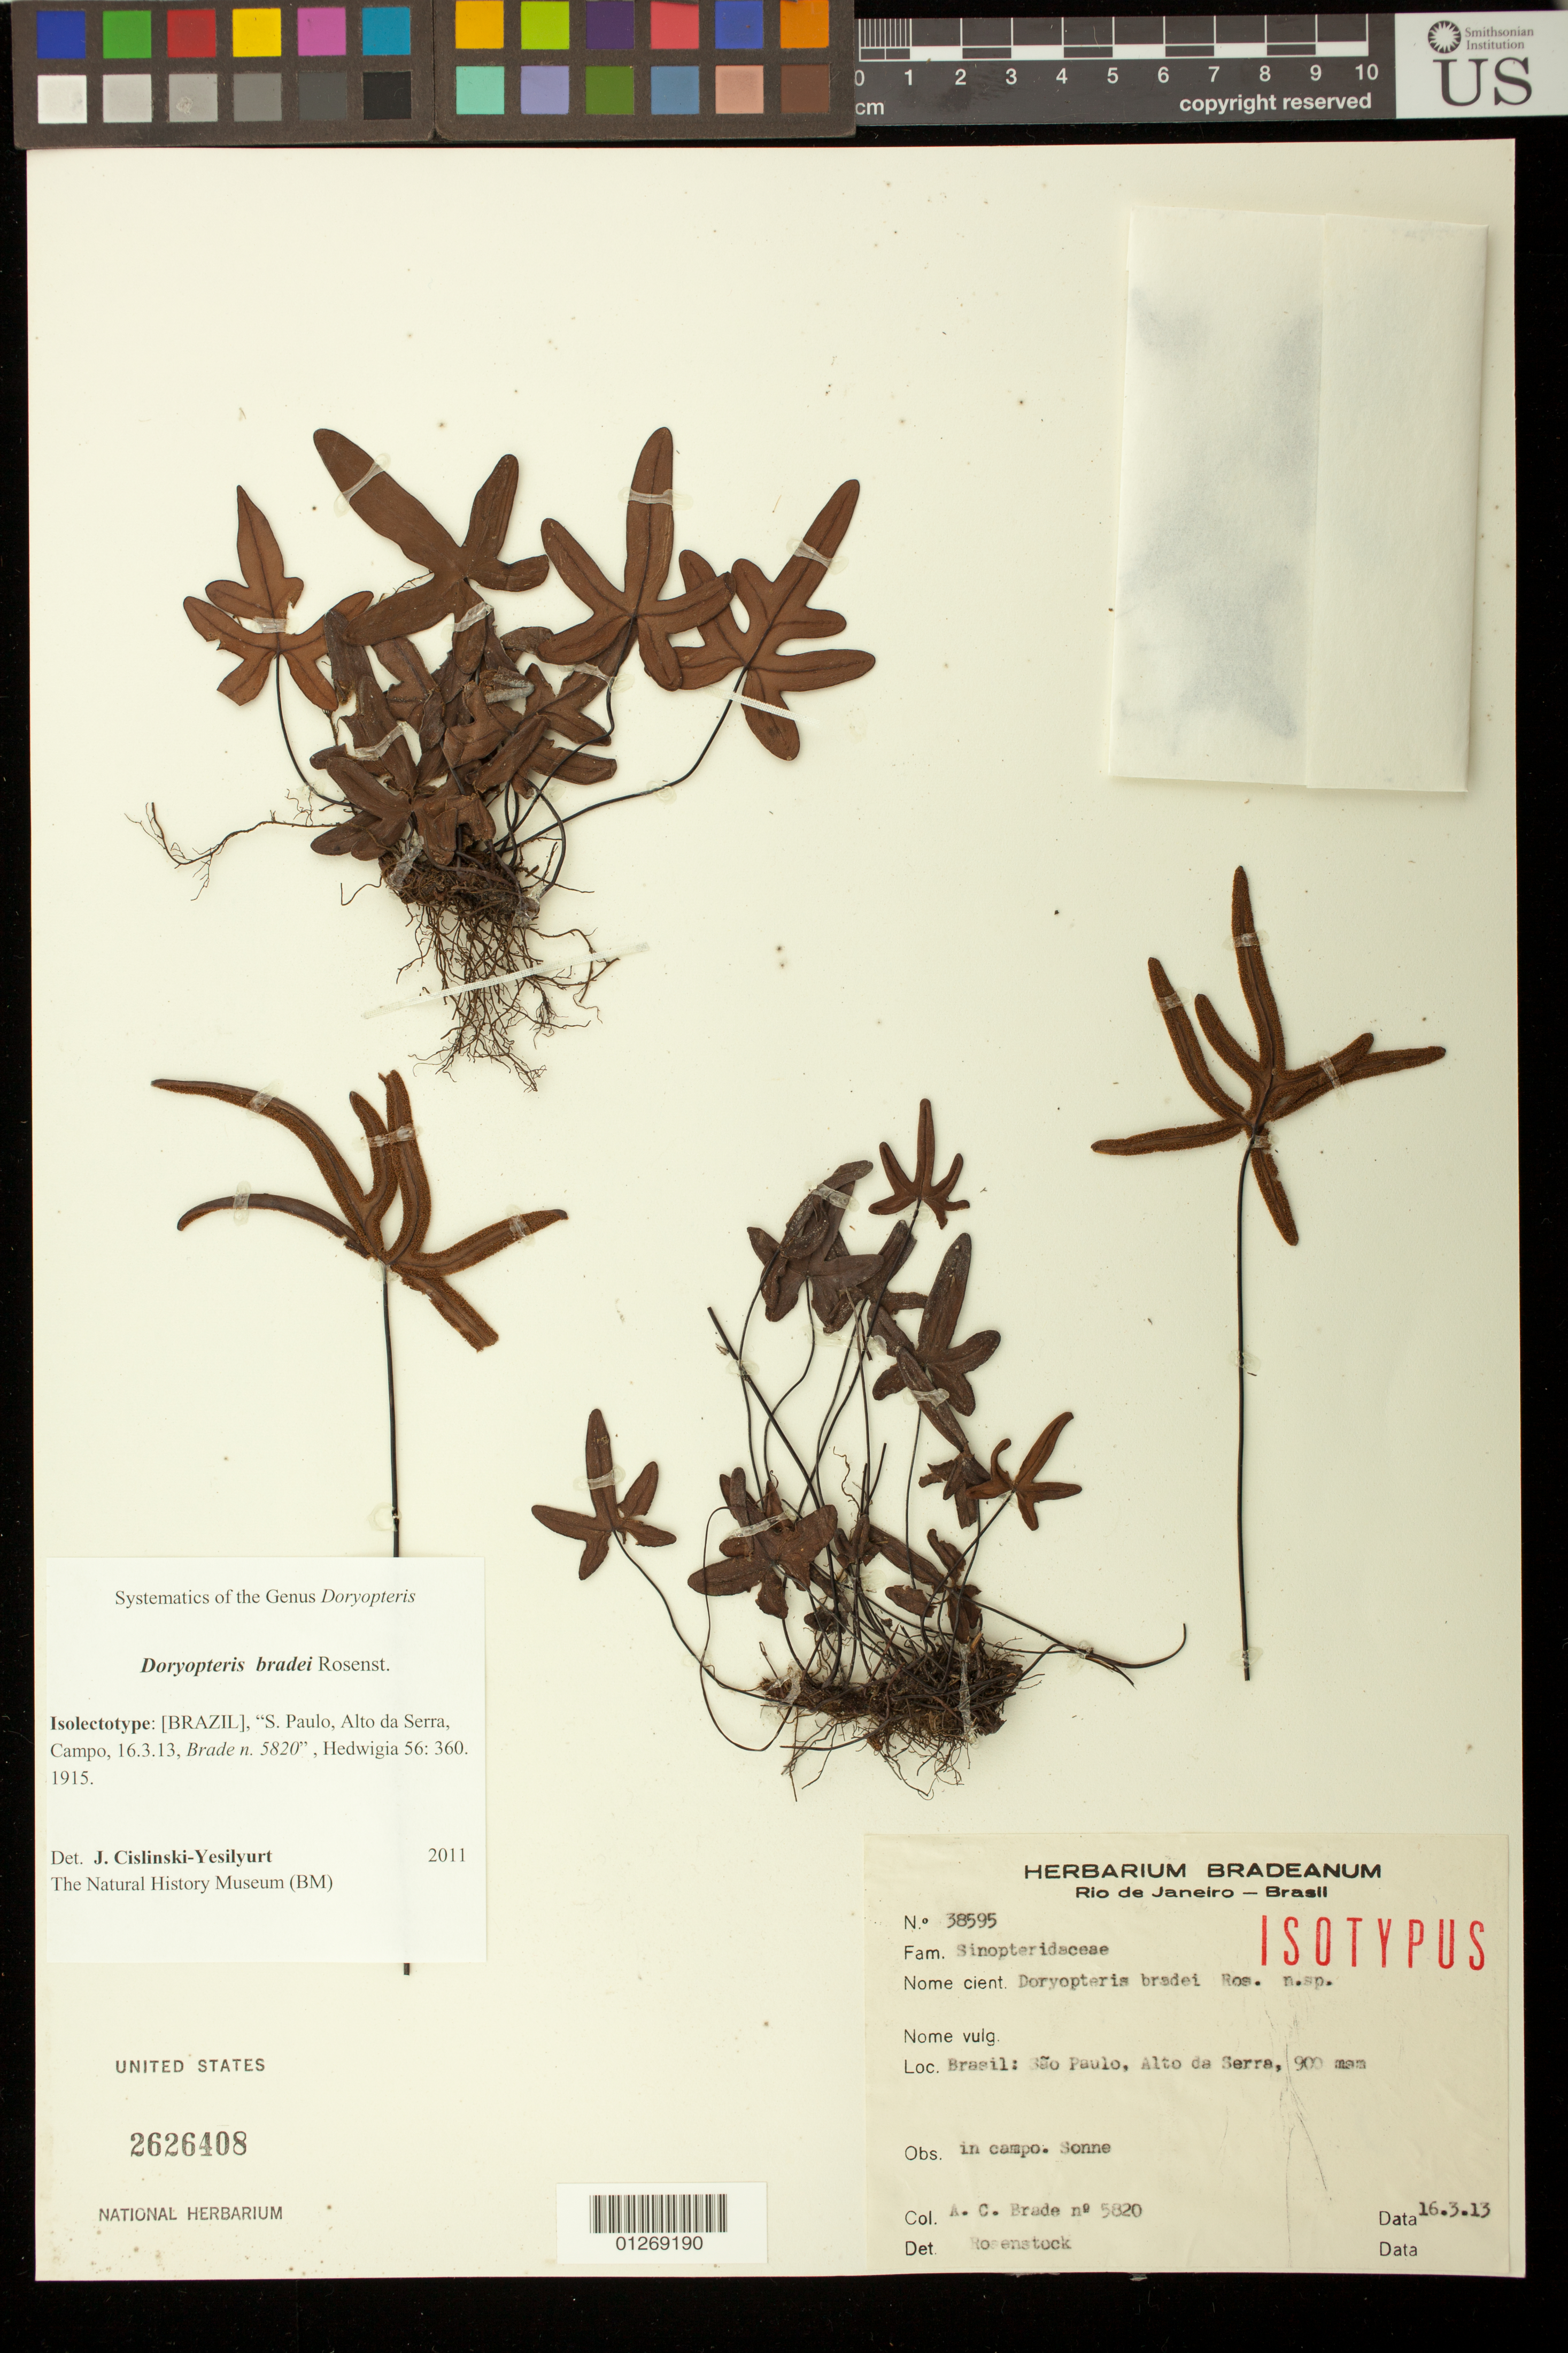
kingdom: Plantae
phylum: Tracheophyta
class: Polypodiopsida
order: Polypodiales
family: Pteridaceae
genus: Doryopteris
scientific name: Doryopteris bradei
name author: Rosenst.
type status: Type Collection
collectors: A. C. Brade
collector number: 5820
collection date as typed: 16.3.13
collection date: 1913-03-16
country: Brazil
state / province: São Paulo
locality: São Paulo, Alto da Serra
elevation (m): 900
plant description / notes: Specimen annotated by J. Cislinski-Yesilyurt (2011) as isolectotype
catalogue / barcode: US 2626408